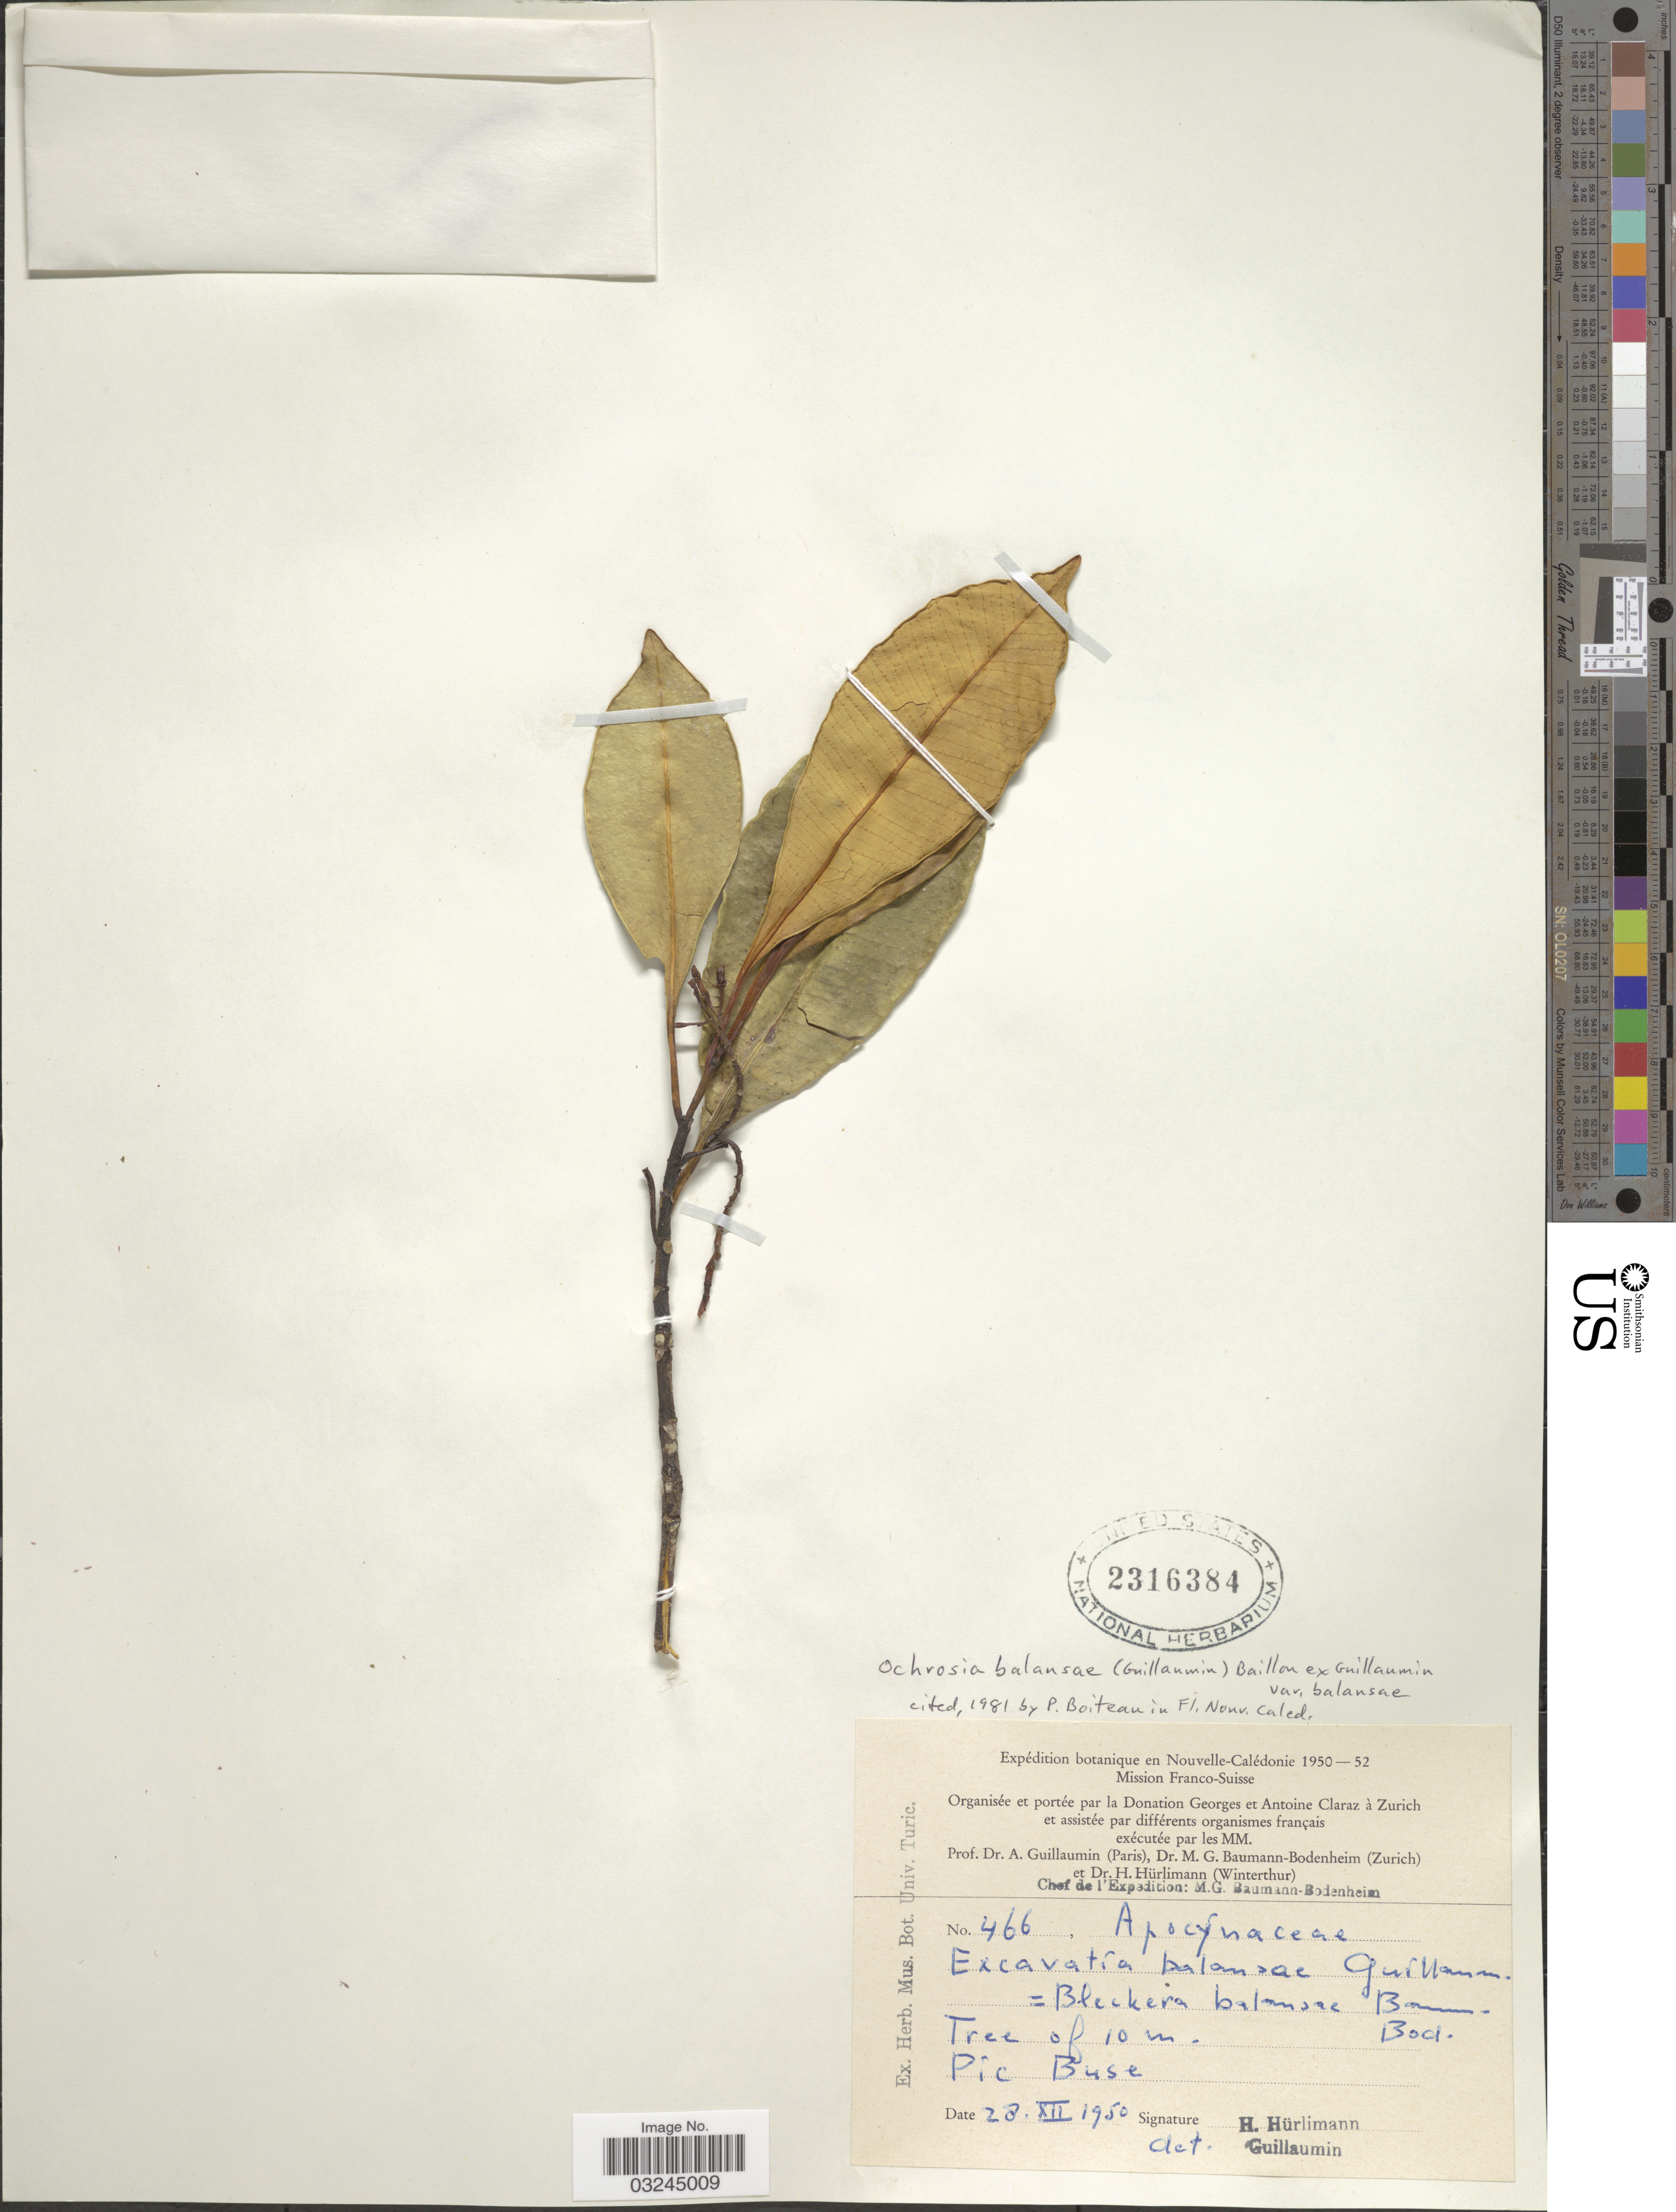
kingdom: Plantae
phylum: Tracheophyta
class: Magnoliopsida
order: Gentianales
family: Apocynaceae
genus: Ochrosia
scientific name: Ochrosia balansae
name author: Baill. ex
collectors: H. Hürlimann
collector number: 466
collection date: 1950-12-28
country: New Caledonia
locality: Pic Buse.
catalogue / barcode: US 2316384